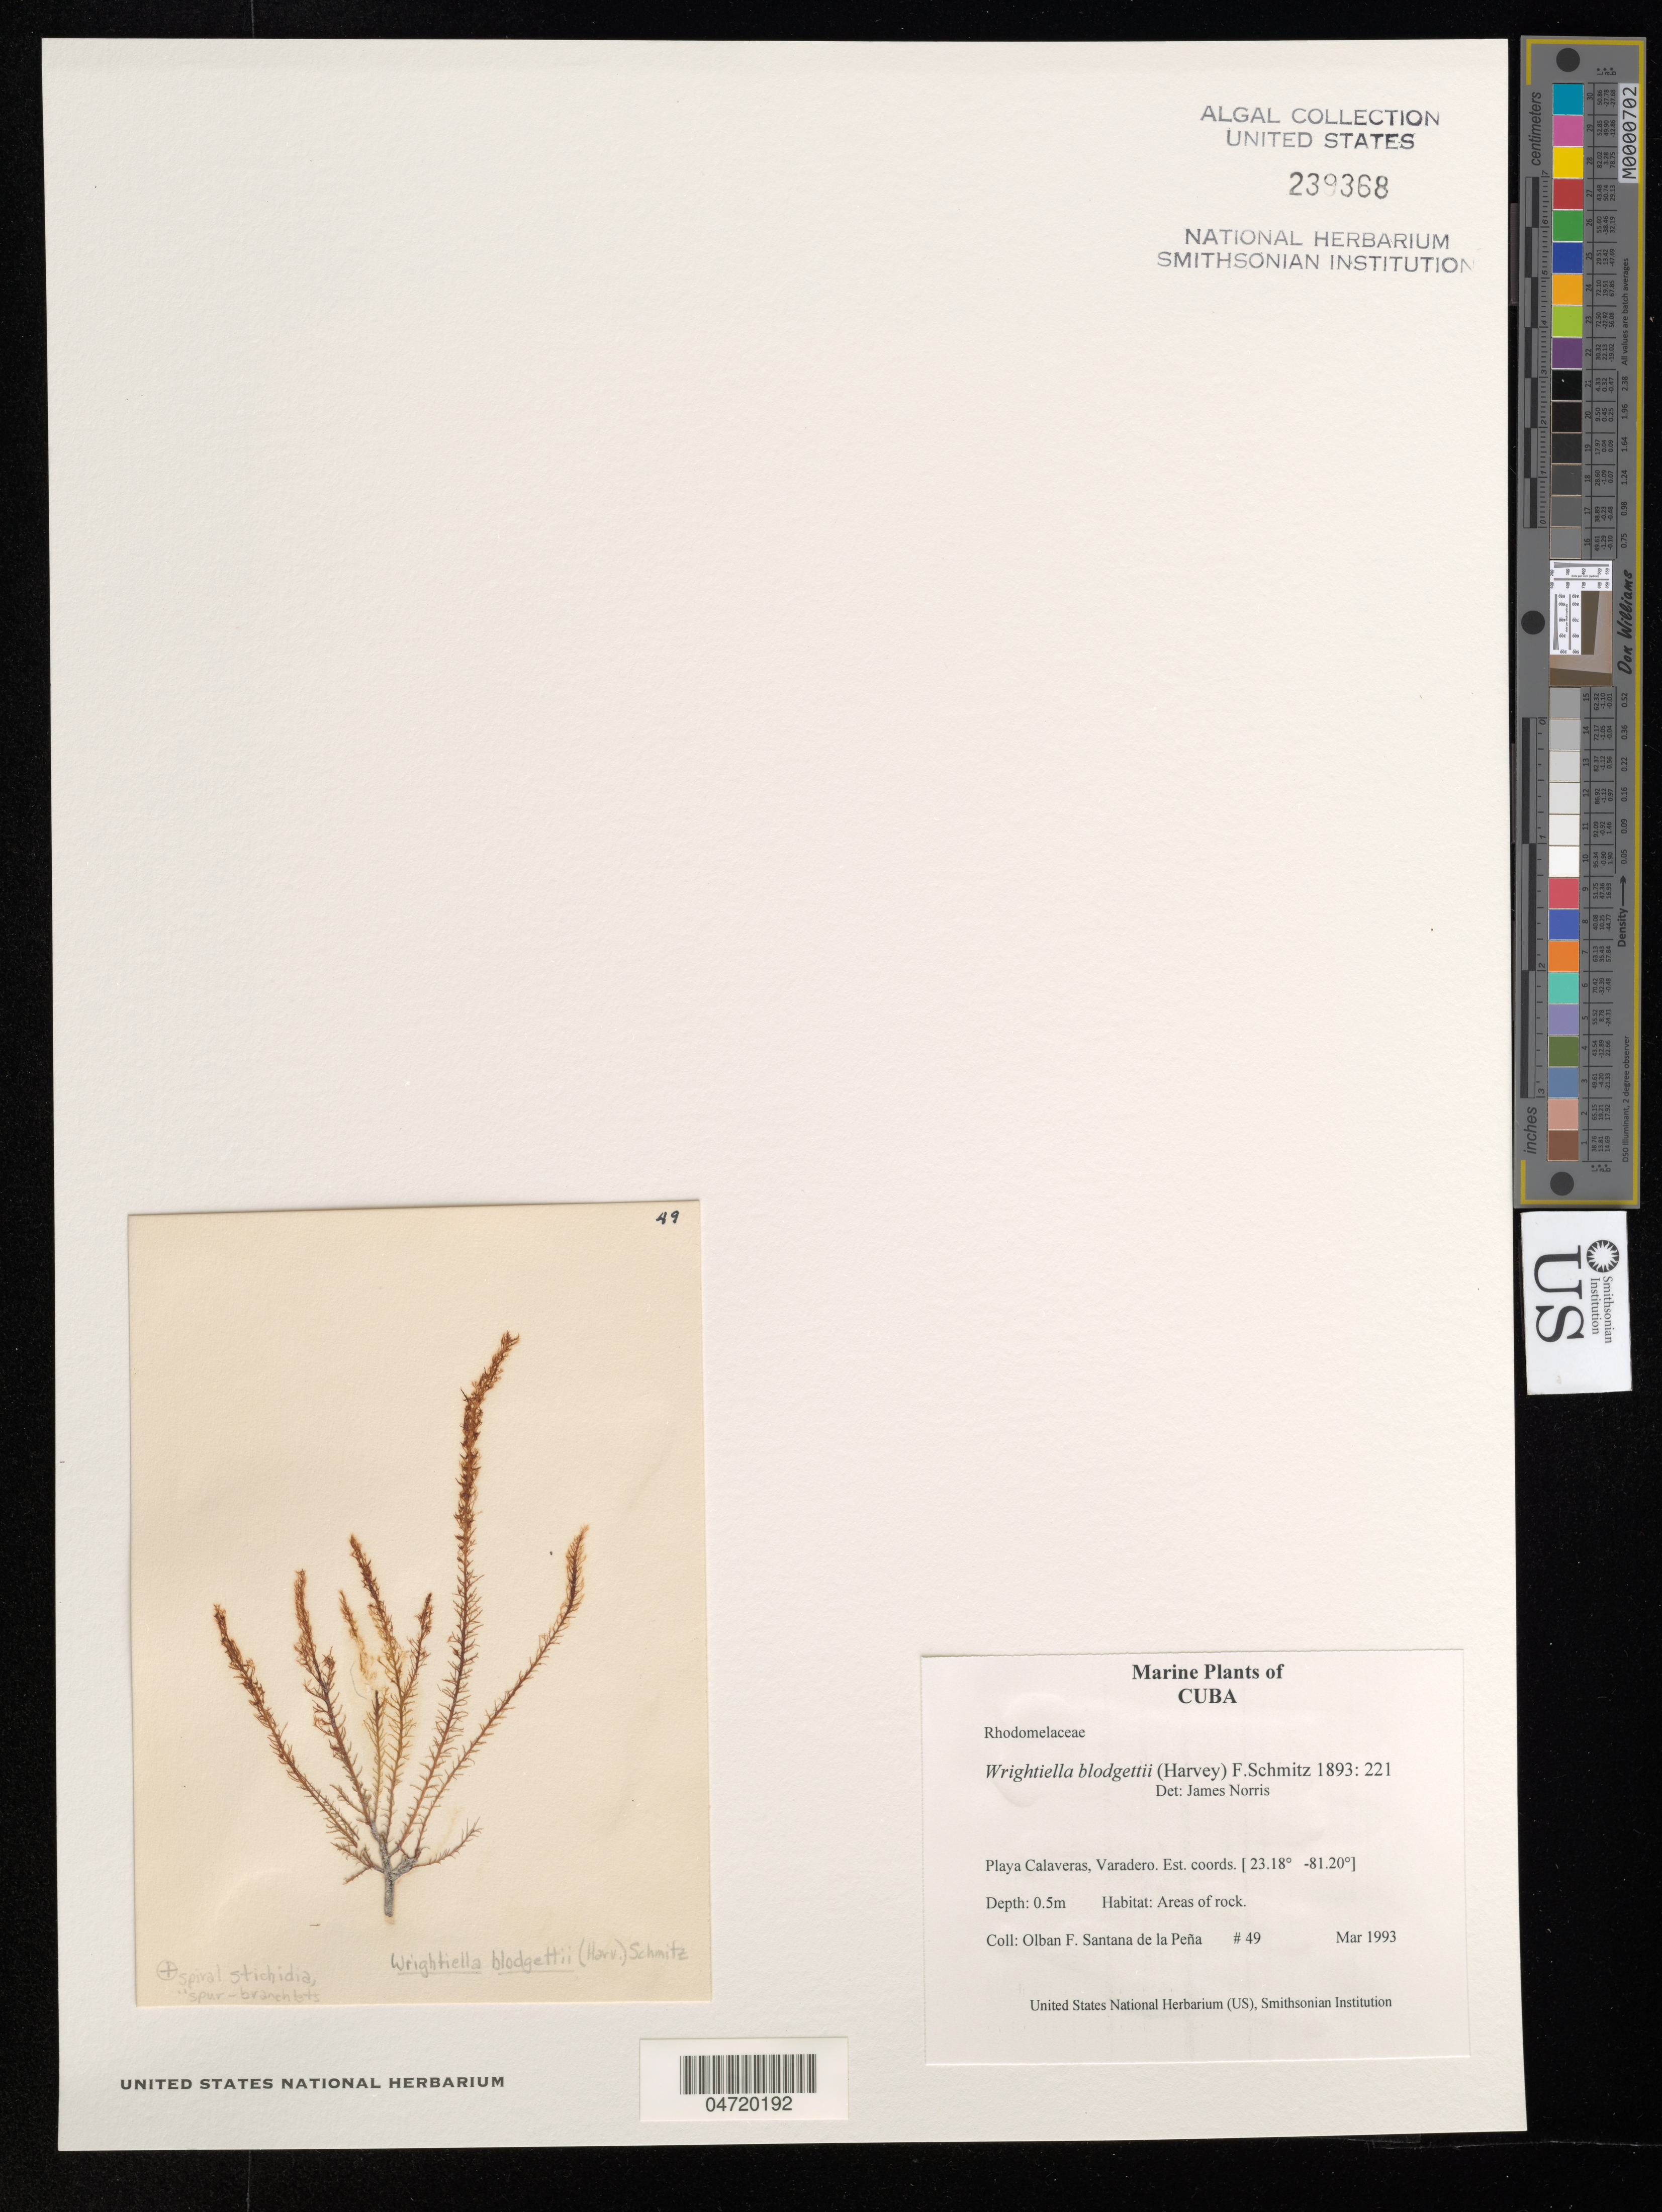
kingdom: Plantae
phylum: Rhodophyta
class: Florideophyceae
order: Ceramiales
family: Rhodomelaceae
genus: Wrightiella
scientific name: Wrightiella blodgettii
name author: (Harv.) F. Schmitz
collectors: O. Santana de la Peña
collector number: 49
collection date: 1993-03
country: Cuba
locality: Playa Calaveras, Varadero.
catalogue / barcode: US 239368